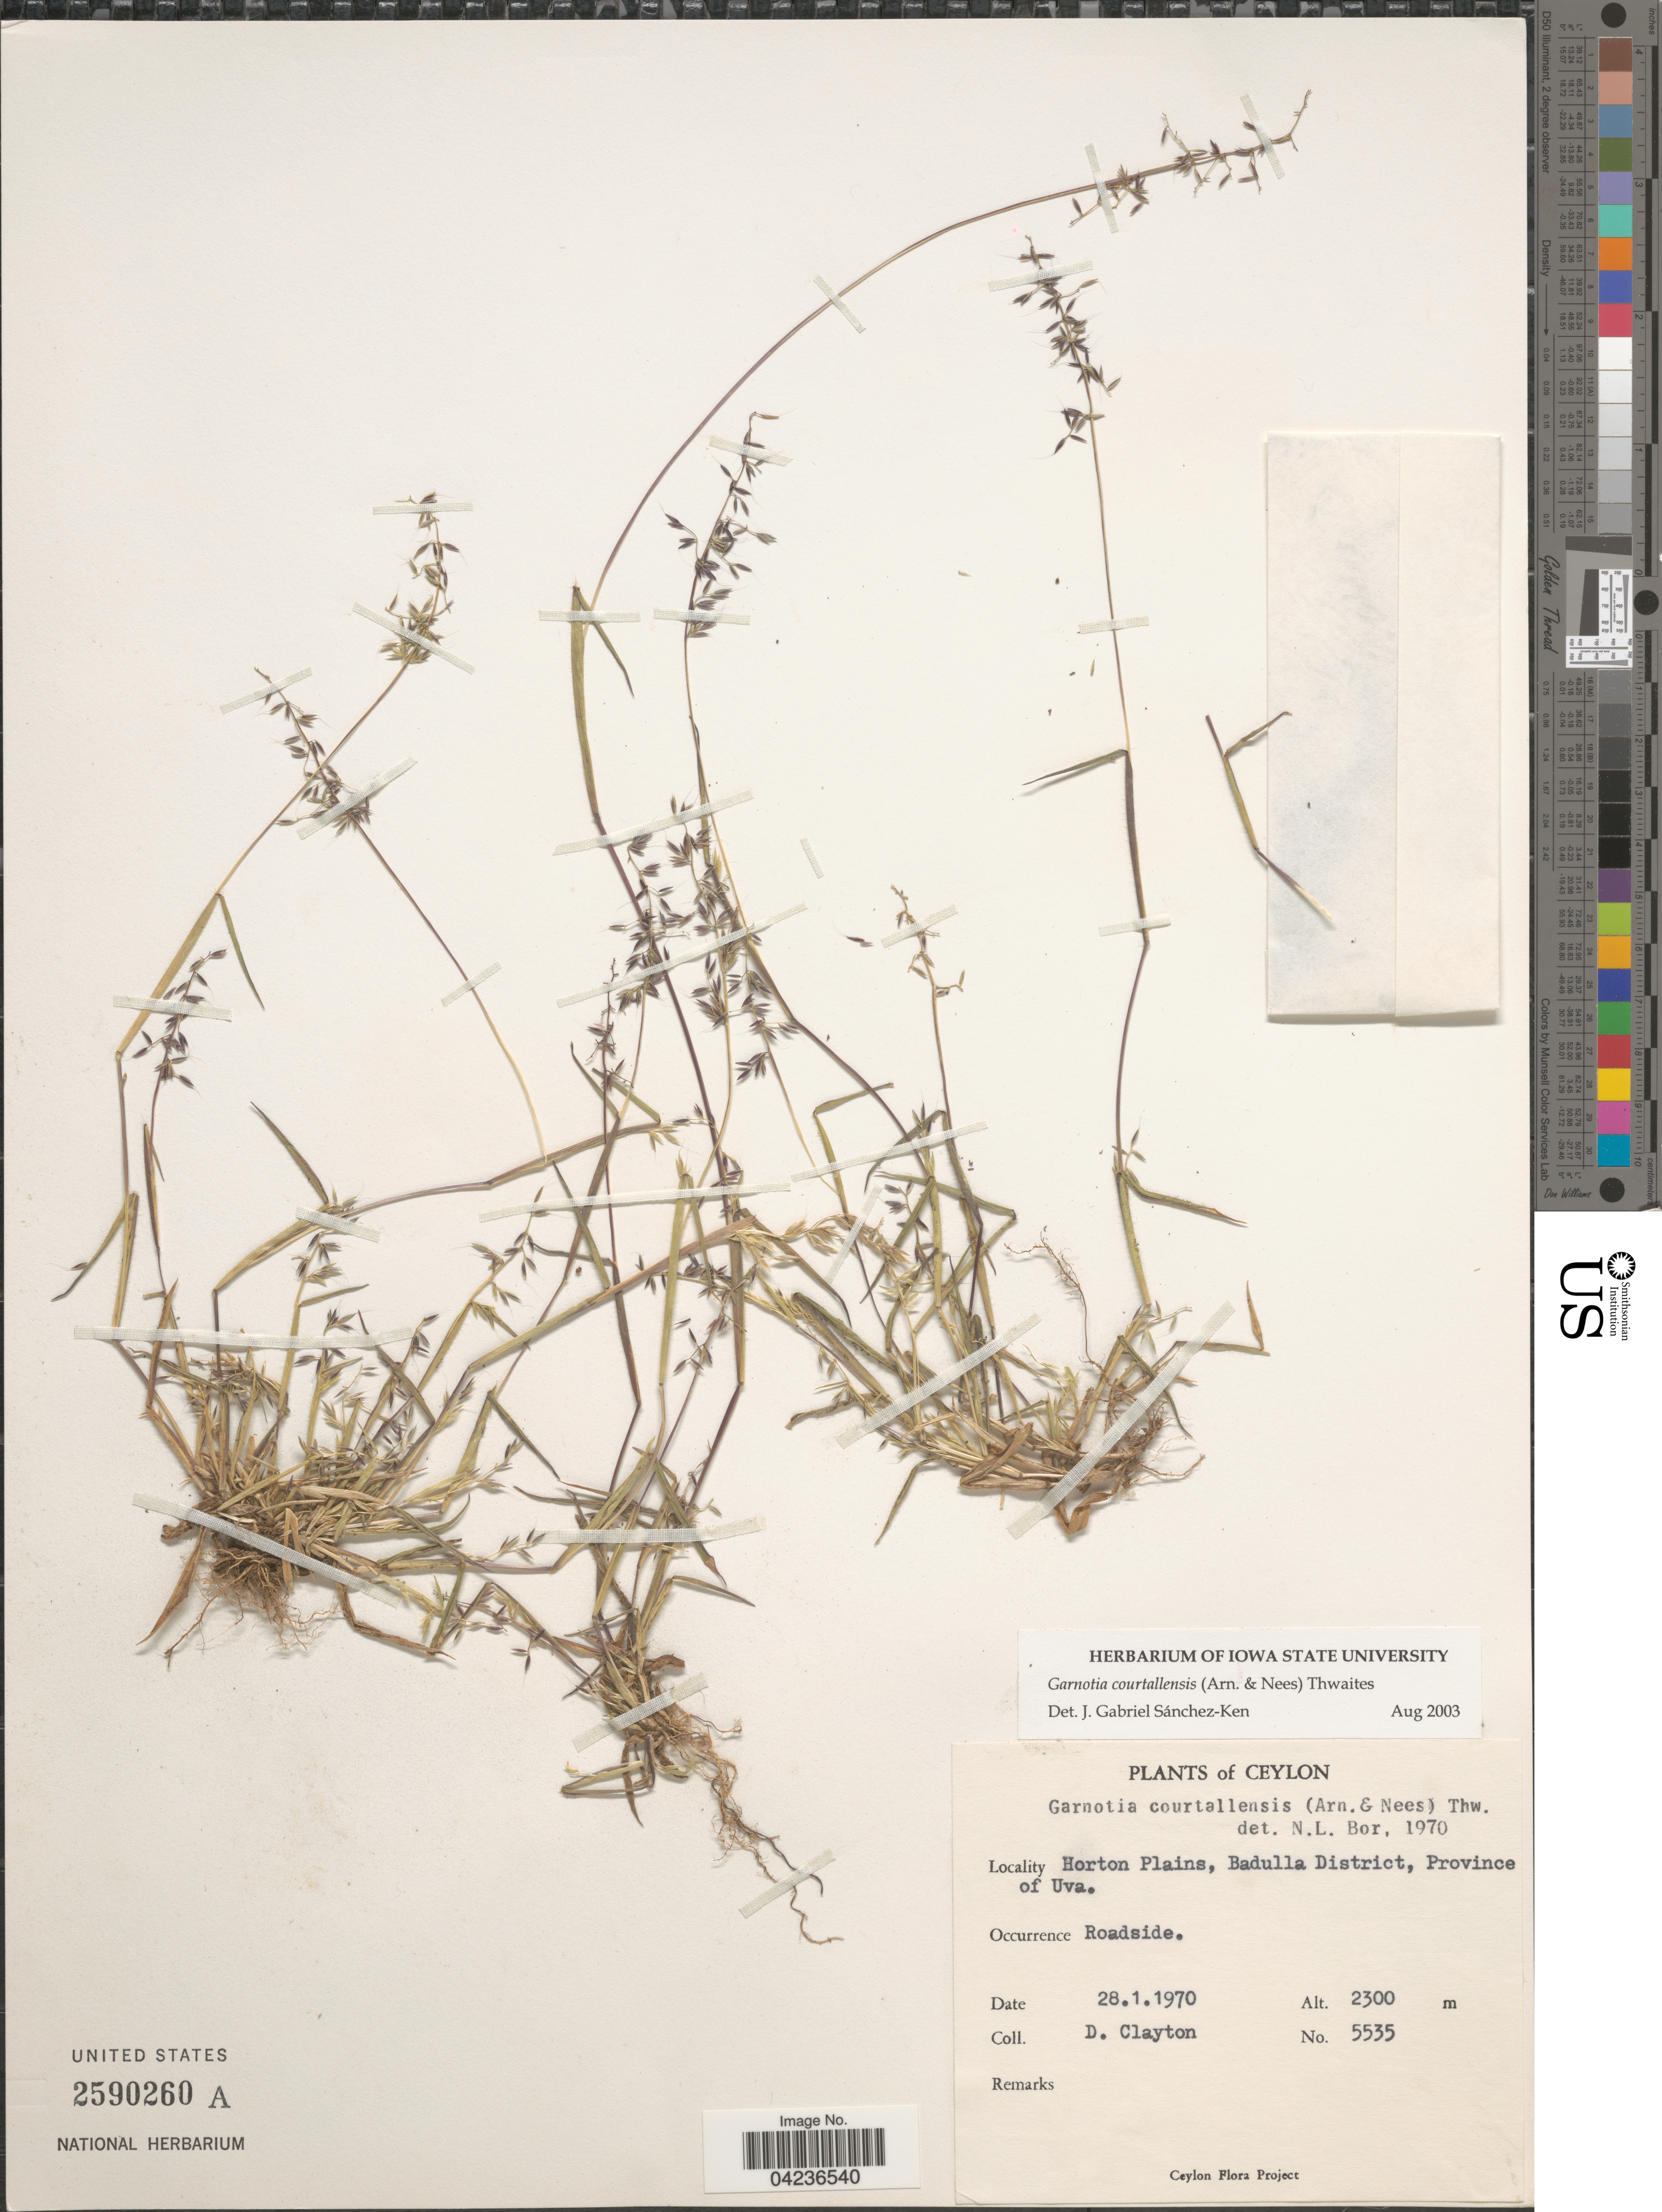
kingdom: Plantae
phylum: Tracheophyta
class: Liliopsida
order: Poales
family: Poaceae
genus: Garnotia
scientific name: Garnotia courtallensis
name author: Thwaites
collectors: D. Clayton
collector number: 5535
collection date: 1970-01-28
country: Sri Lanka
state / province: Uva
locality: Ceylon. Horton Plains, Badulla District.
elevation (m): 2300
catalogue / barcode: US 2590260A